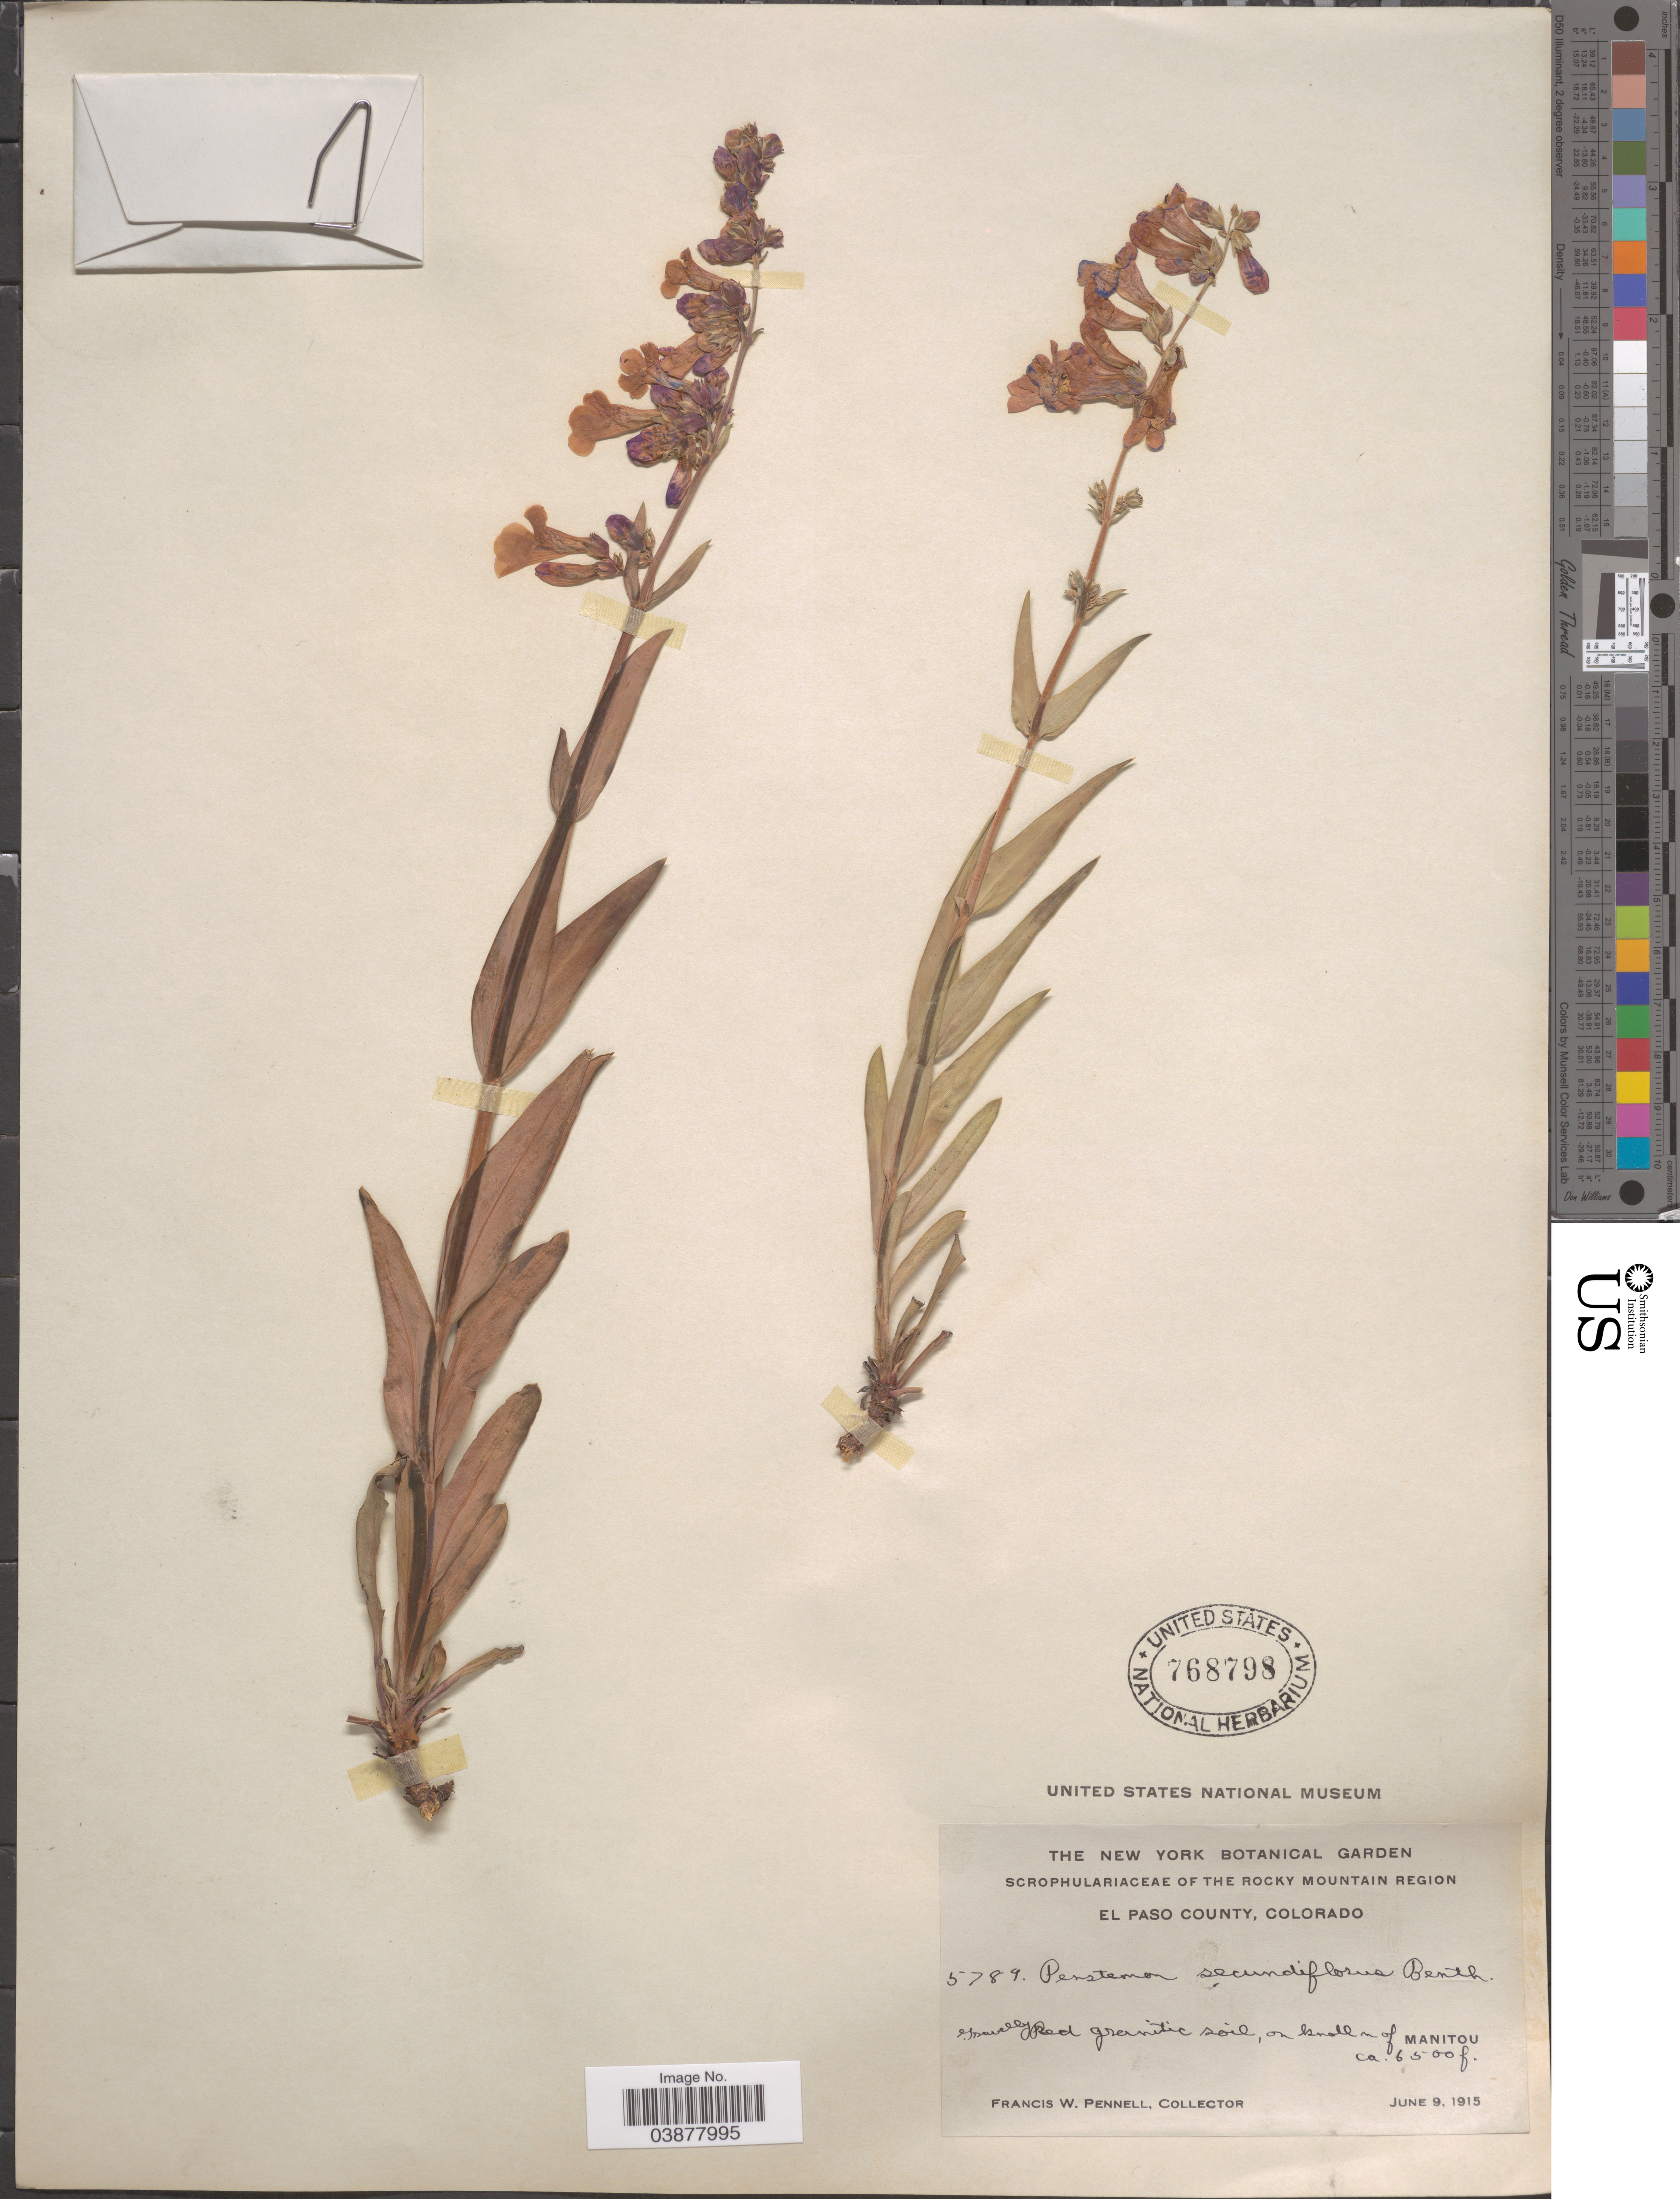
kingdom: Plantae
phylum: Tracheophyta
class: Magnoliopsida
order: Lamiales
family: Plantaginaceae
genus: Penstemon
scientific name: Penstemon secundiflorus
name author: Benth.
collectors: F. W. Pennell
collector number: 5789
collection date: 1915-06-09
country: United States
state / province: Colorado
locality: The Rocky Mountain Region. El Paso County. On knoll n. of Manitou.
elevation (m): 1981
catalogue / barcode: US 768798